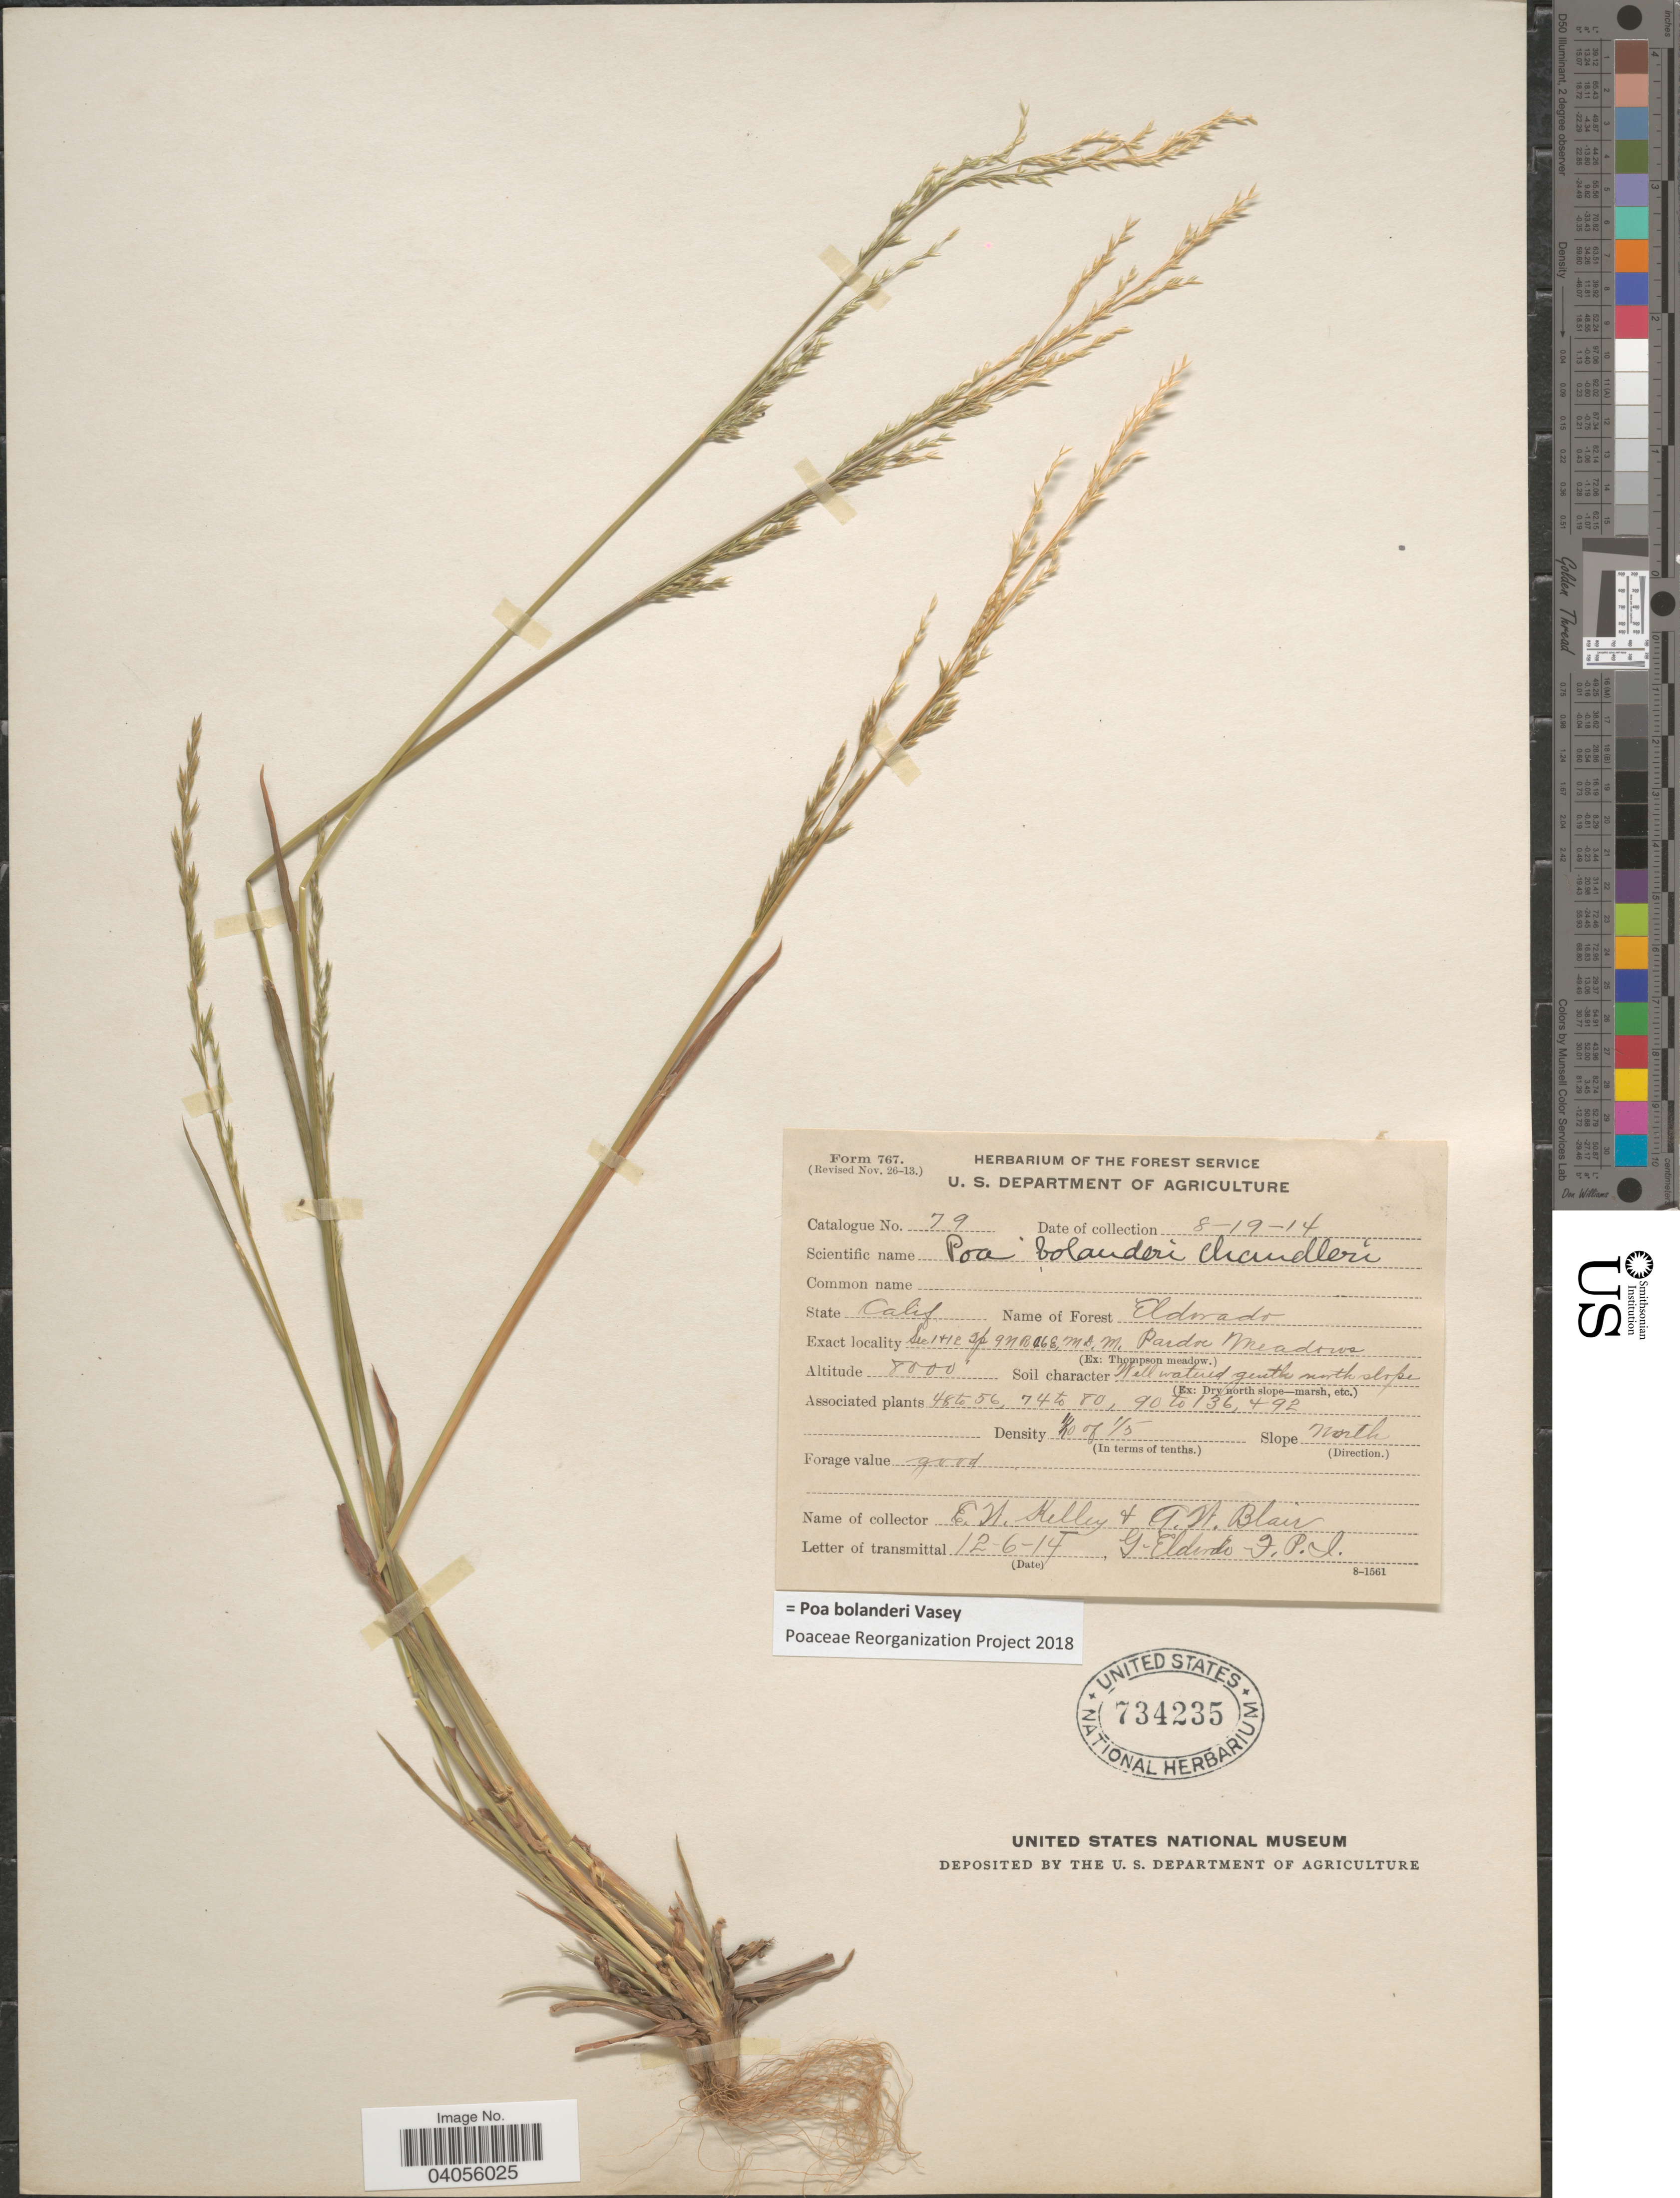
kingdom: Plantae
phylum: Tracheophyta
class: Liliopsida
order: Poales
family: Poaceae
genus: Poa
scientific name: Poa bolanderi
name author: Vasey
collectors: E. Kelley & A. Blair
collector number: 79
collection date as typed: Transcribed d/m/y: 19/8/14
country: United States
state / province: California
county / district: El Dorado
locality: Name of Forest Eldorado. Sex 1+12 Sp 9NR26E, MD, M. Pardoc Meadows.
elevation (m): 2438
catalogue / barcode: US 734235